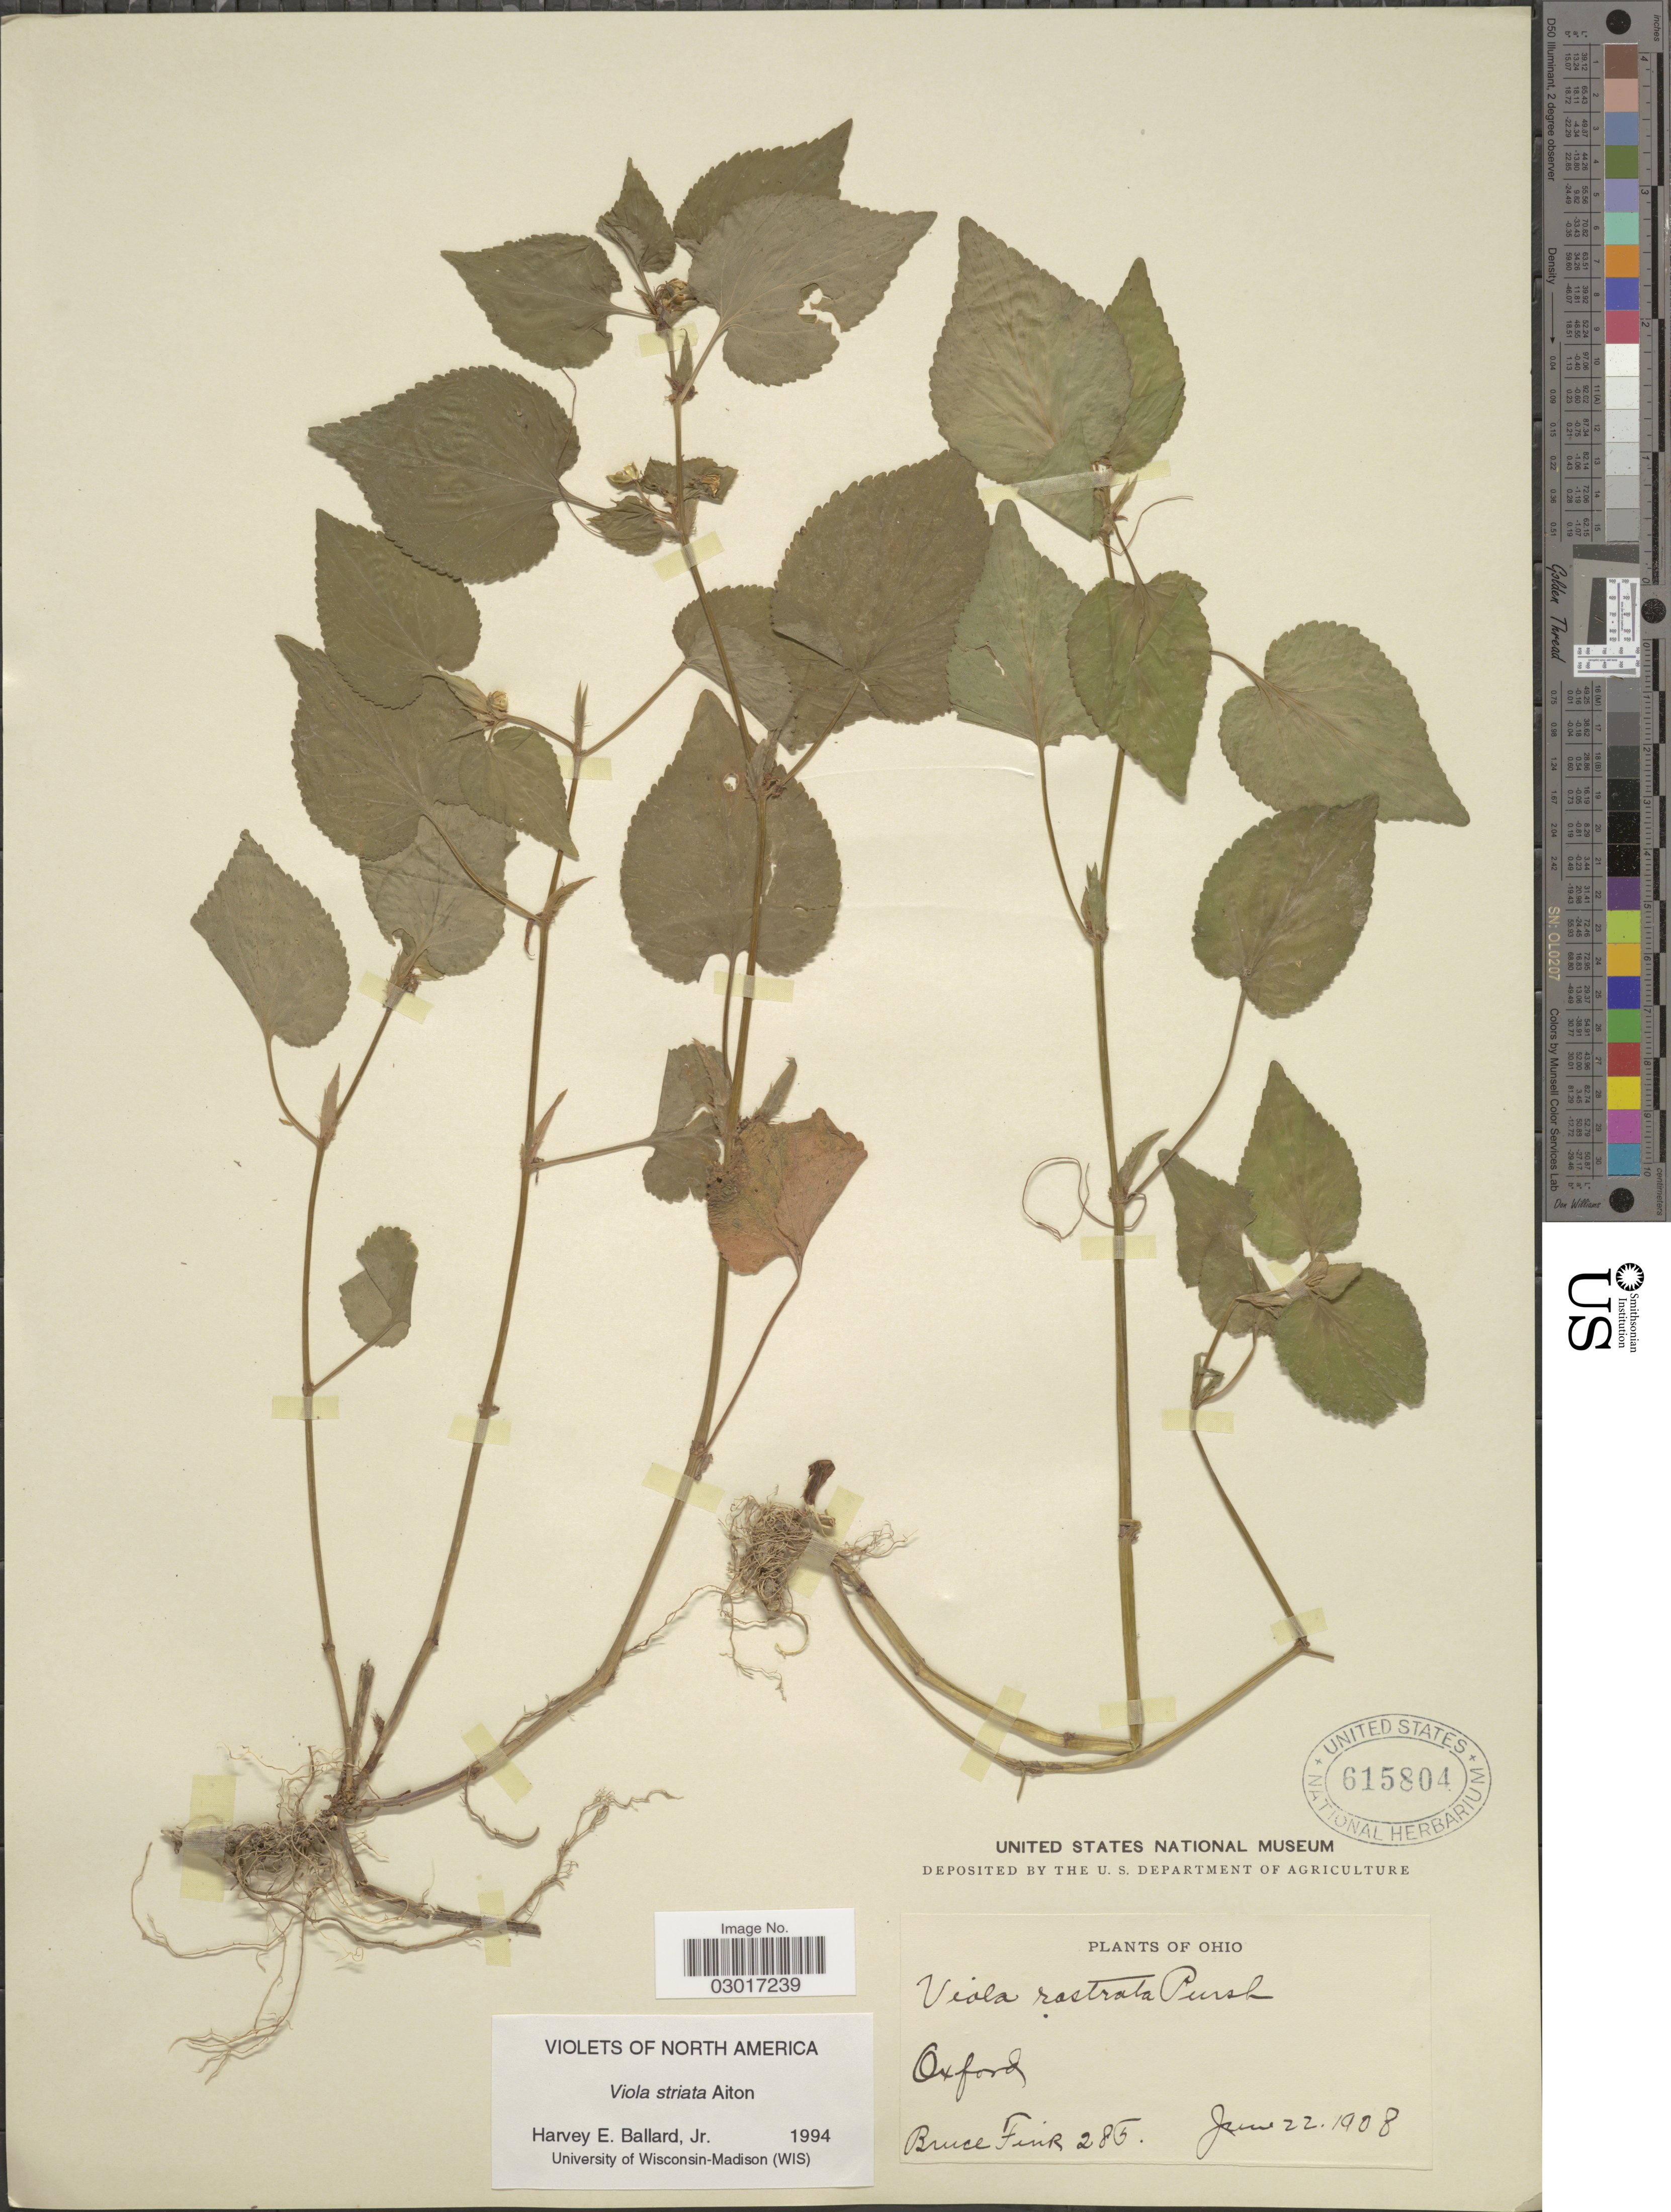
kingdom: Plantae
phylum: Tracheophyta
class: Magnoliopsida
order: Malpighiales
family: Violaceae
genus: Viola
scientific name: Viola striata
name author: Aiton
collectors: B. Fink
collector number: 285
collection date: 1908-06-22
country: United States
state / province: Ohio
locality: Oxford.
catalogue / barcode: US 615804